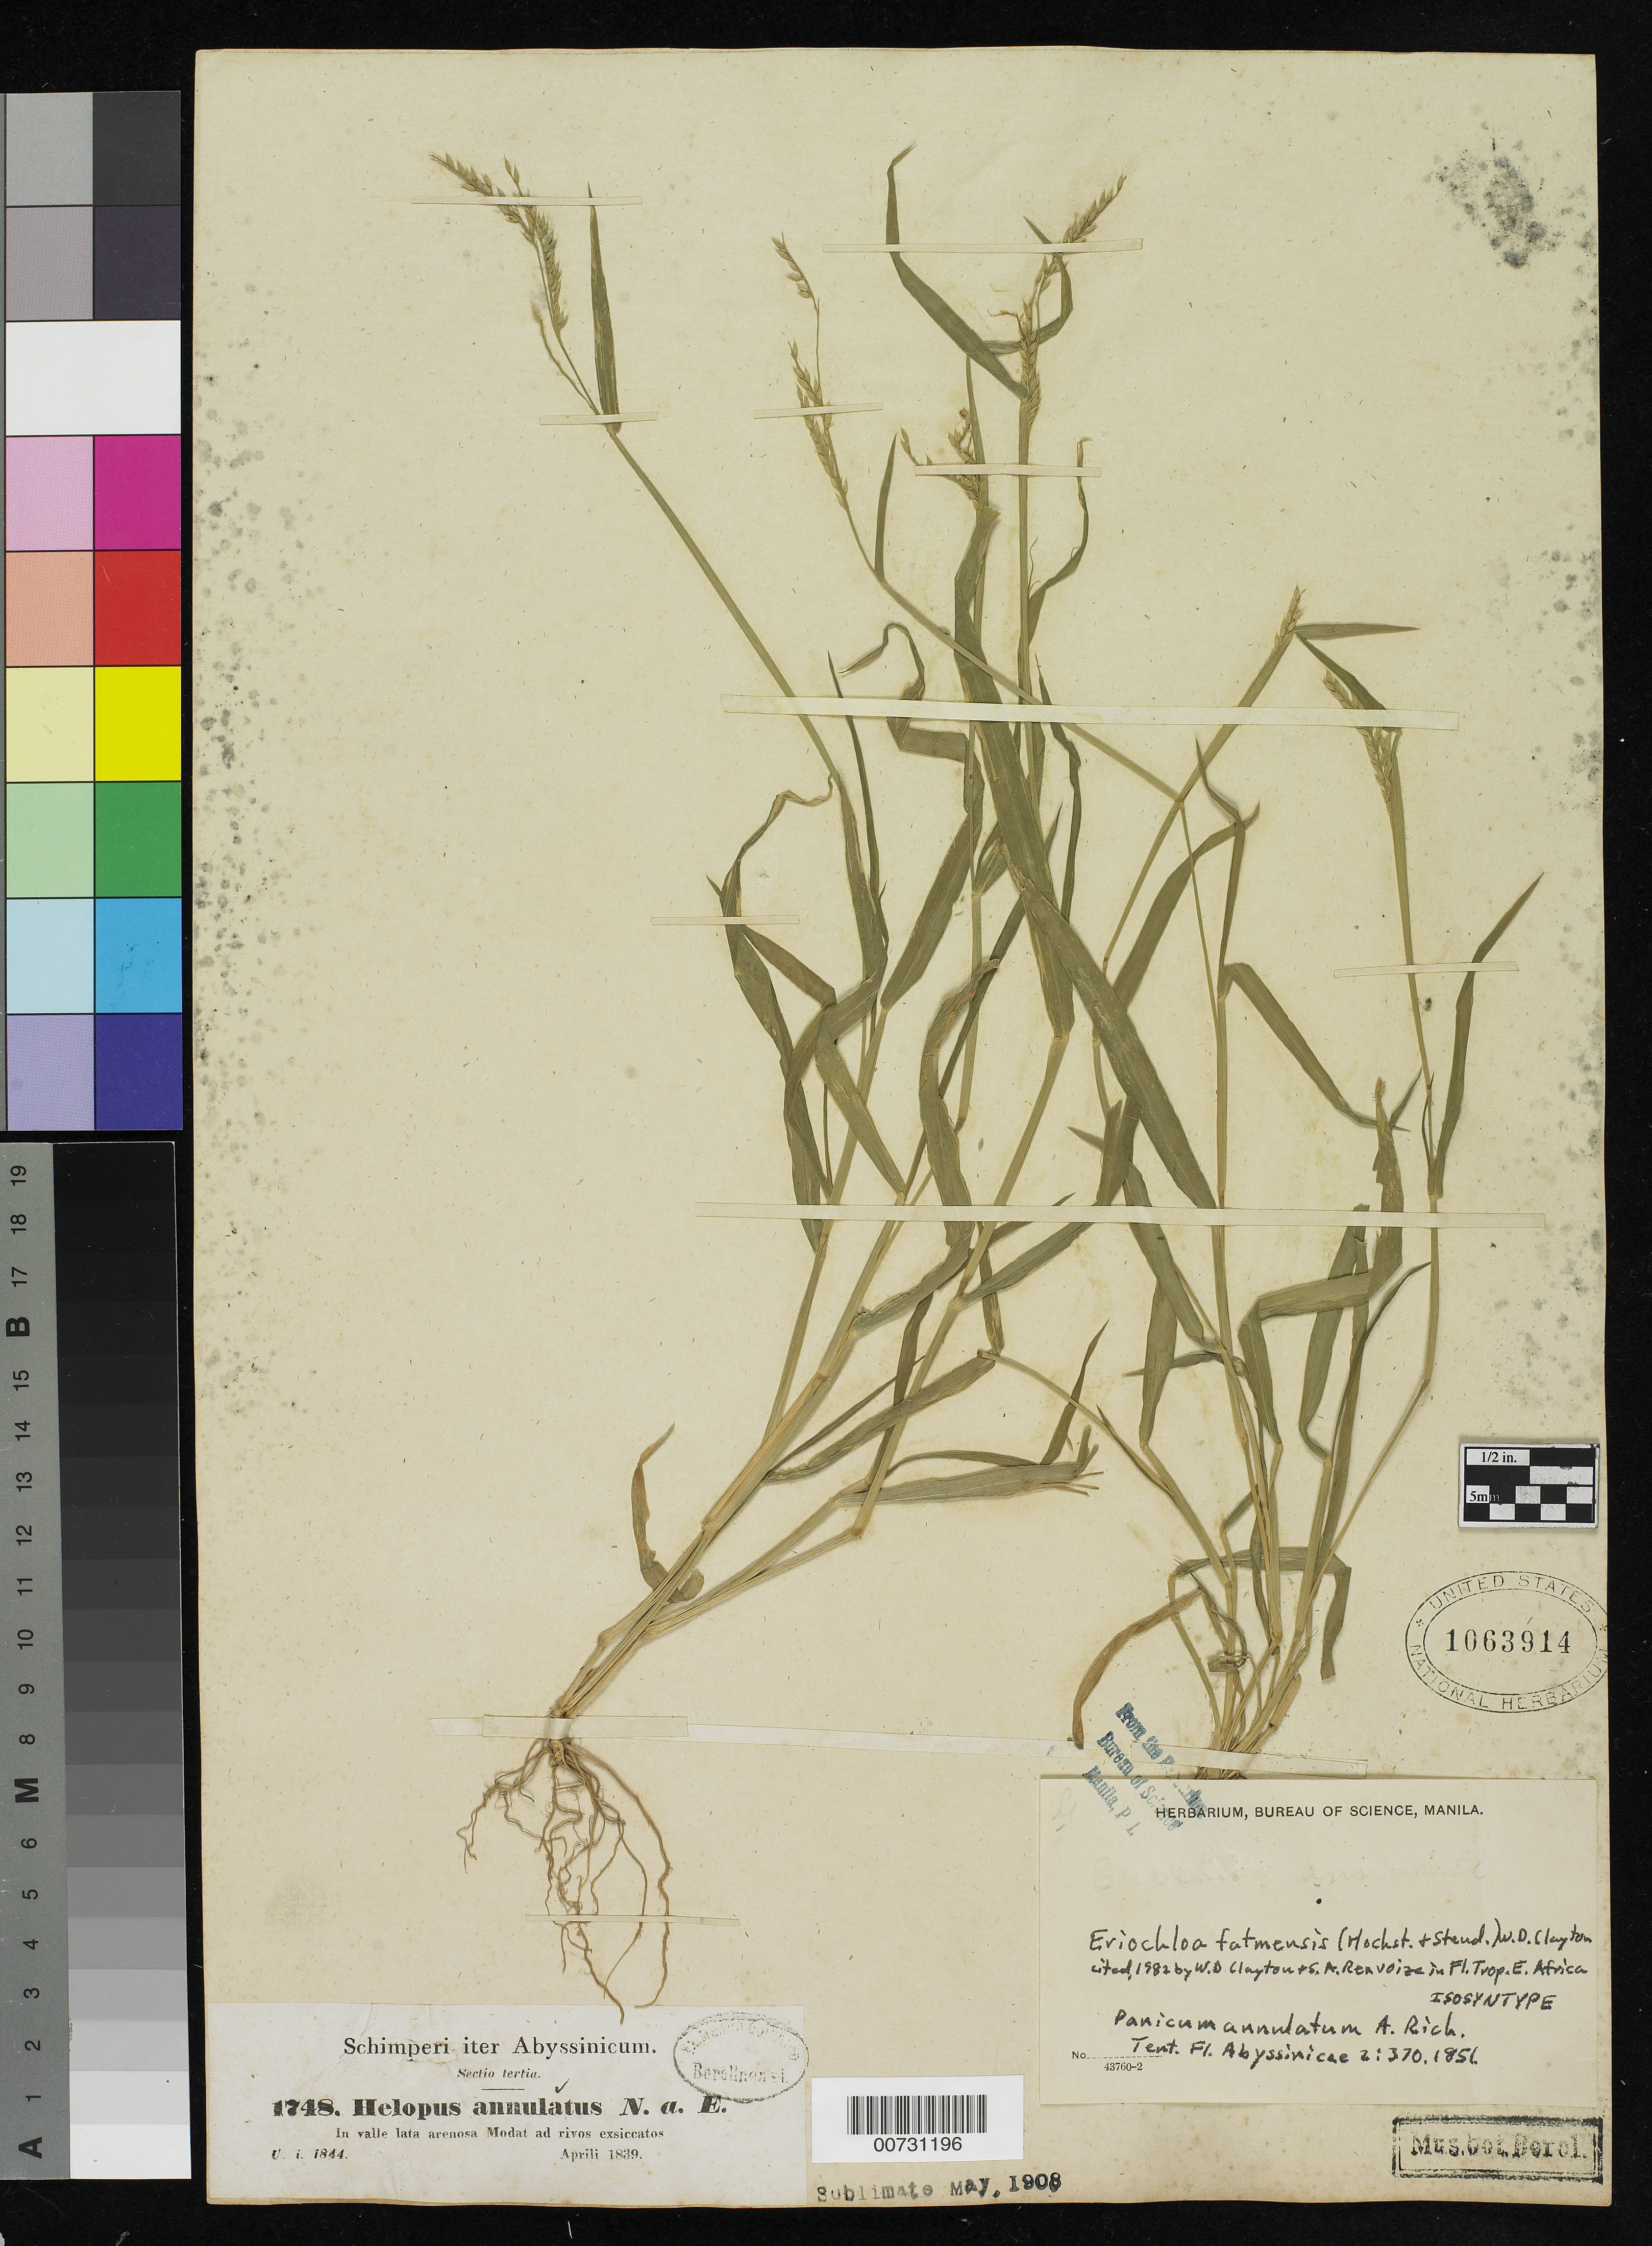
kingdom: Plantae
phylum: Tracheophyta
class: Liliopsida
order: Poales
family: Poaceae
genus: Panicum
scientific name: Panicum annulatum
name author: A. Rich.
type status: Isosyntype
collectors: G. W. Schimper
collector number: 1748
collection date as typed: Apr 1839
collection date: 1839-04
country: Ethiopia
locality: In valle lata arenosa Modat [protologue: Meda] ad rivos exsiccatos.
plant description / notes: Cited 1982 by W.D. Clayton & S.A. Renvoize in Fl. Trop. E. Africa.; Schimperi iter Abyssinicum, Sectio tertia. U. I. 1844.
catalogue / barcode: US 1063914